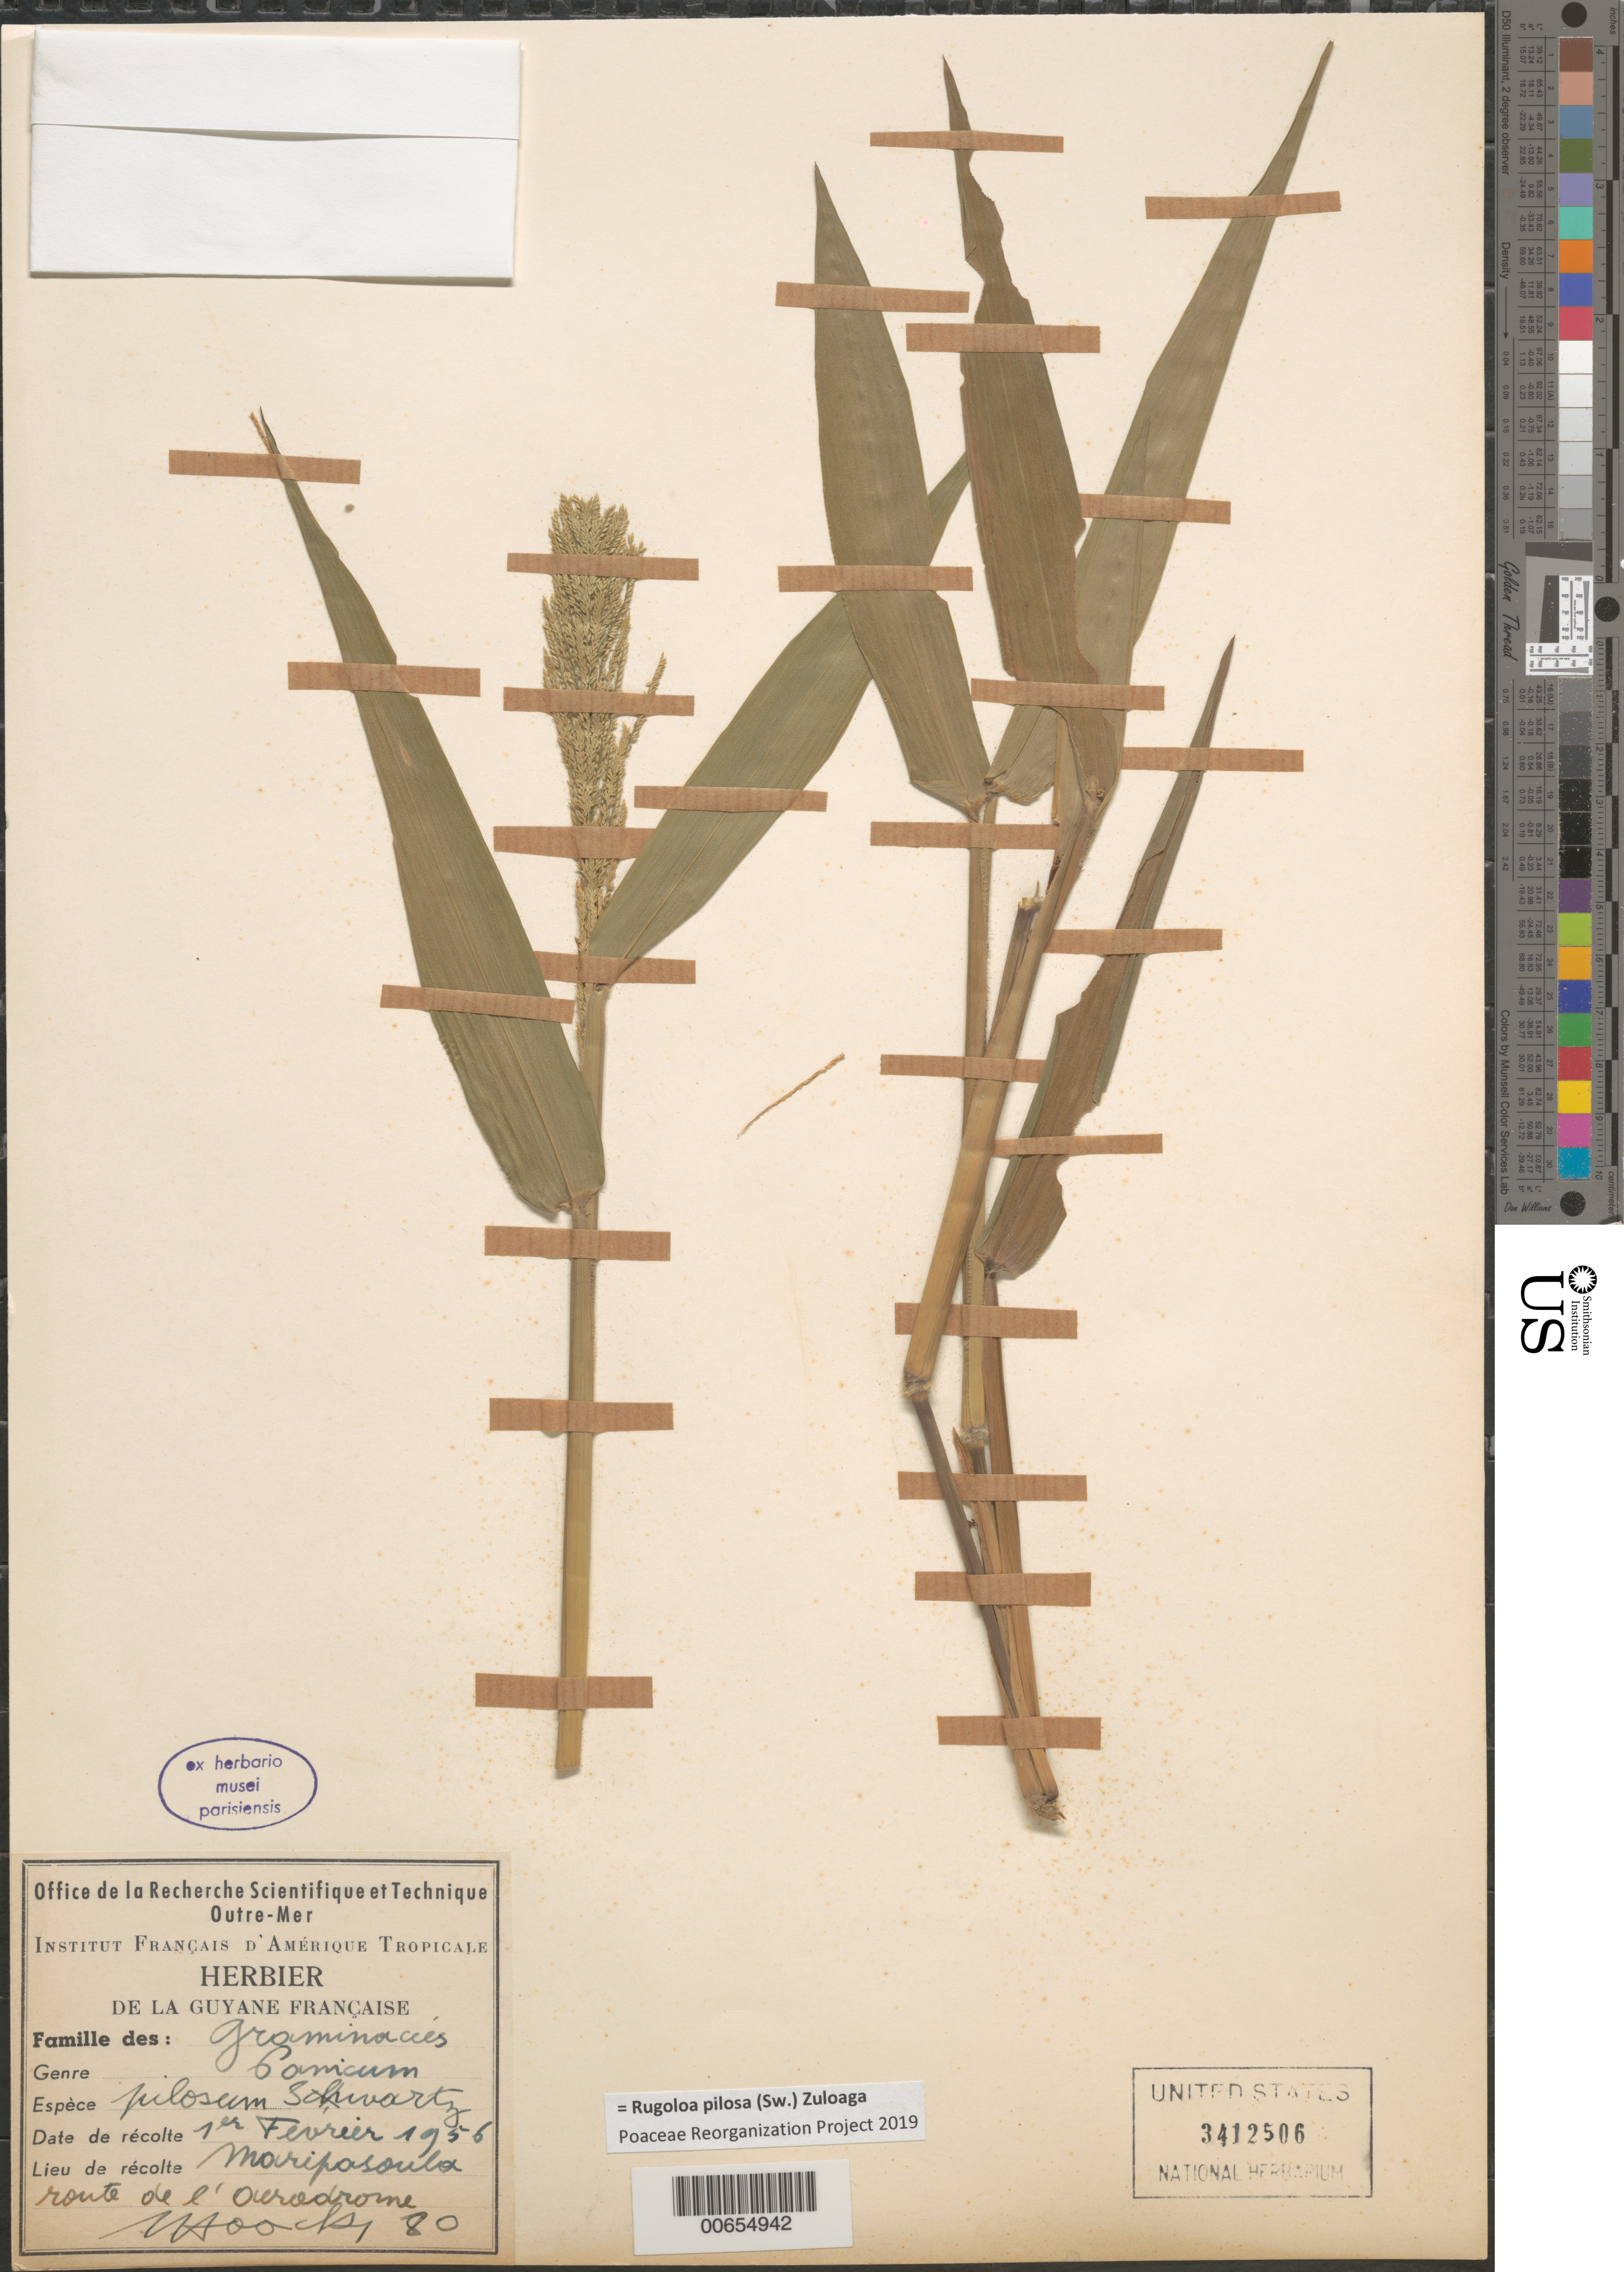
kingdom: Plantae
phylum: Tracheophyta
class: Liliopsida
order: Poales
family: Poaceae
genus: Panicum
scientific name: Panicum pilosum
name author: Sw.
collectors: J. Hoock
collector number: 80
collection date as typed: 1-Feb-56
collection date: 1956-02-01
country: French Guiana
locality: Maripasoula, route de l'aerodrome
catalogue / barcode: US 3412506